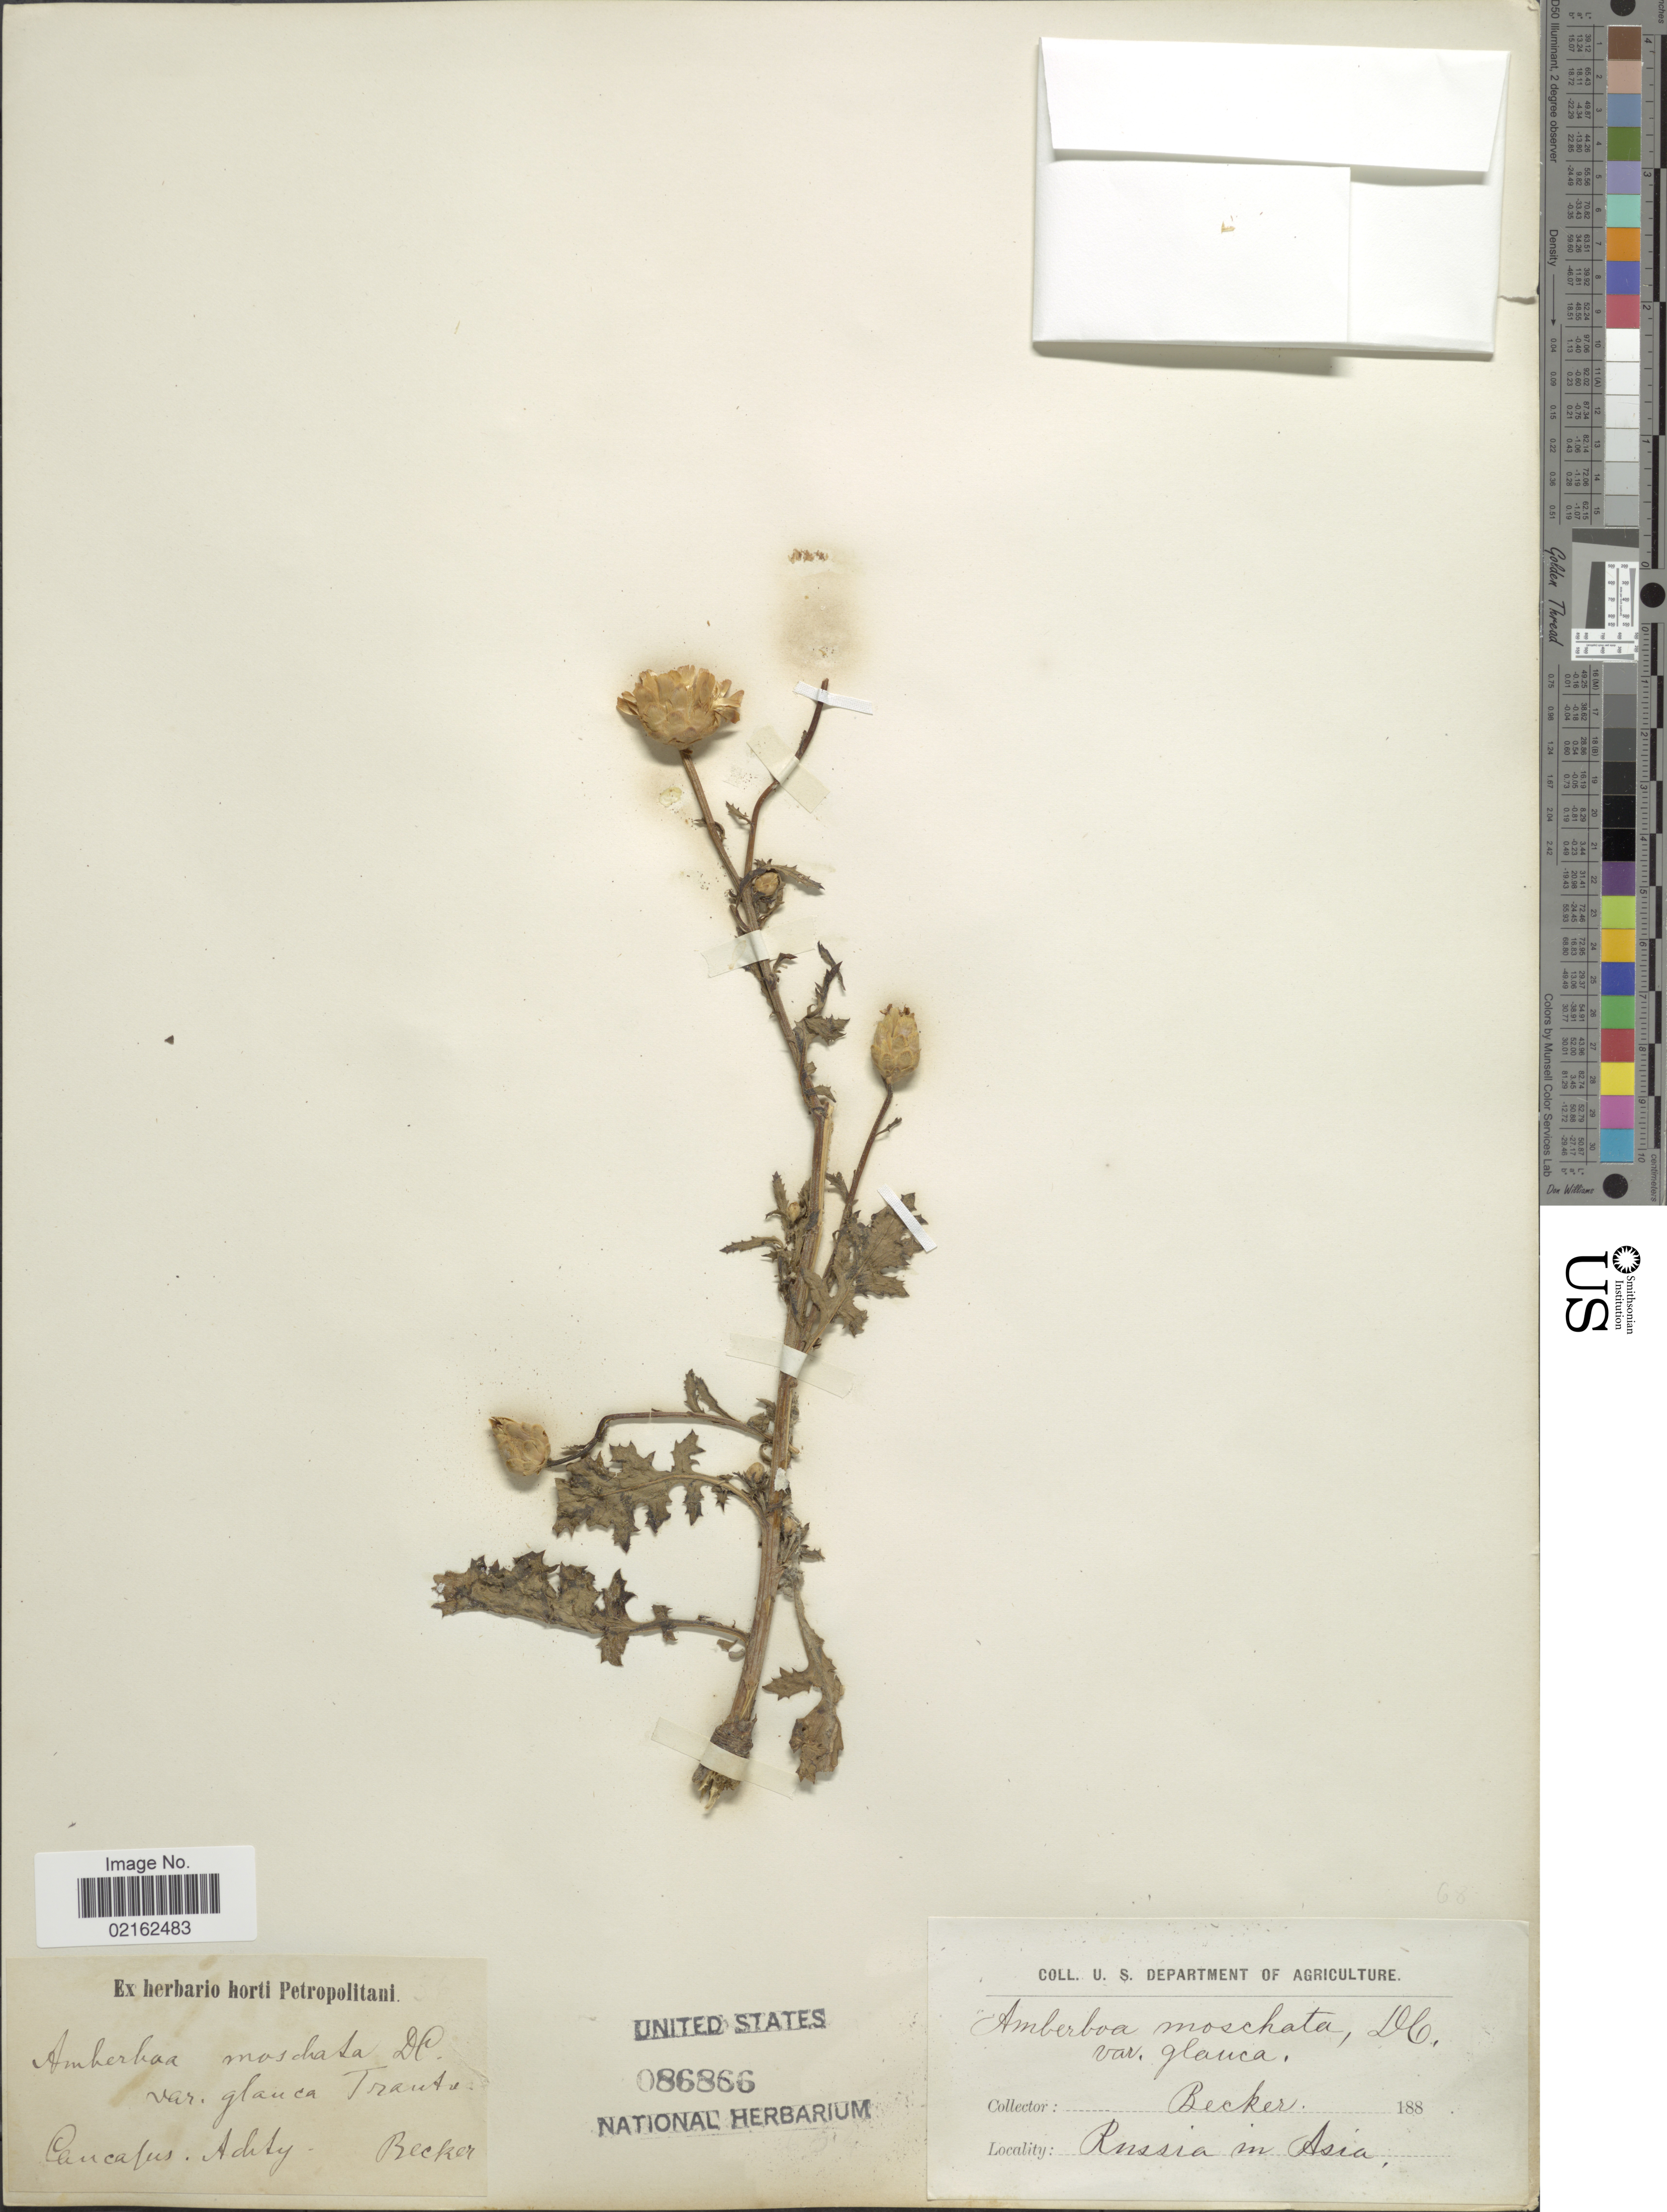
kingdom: Plantae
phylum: Tracheophyta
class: Magnoliopsida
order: Asterales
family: Asteraceae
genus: Amberboa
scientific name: Amberboa moschata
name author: DC.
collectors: -. Becker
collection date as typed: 188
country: Russian Federation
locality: Russia in Asia, Caucasus, Achty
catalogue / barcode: US 86866